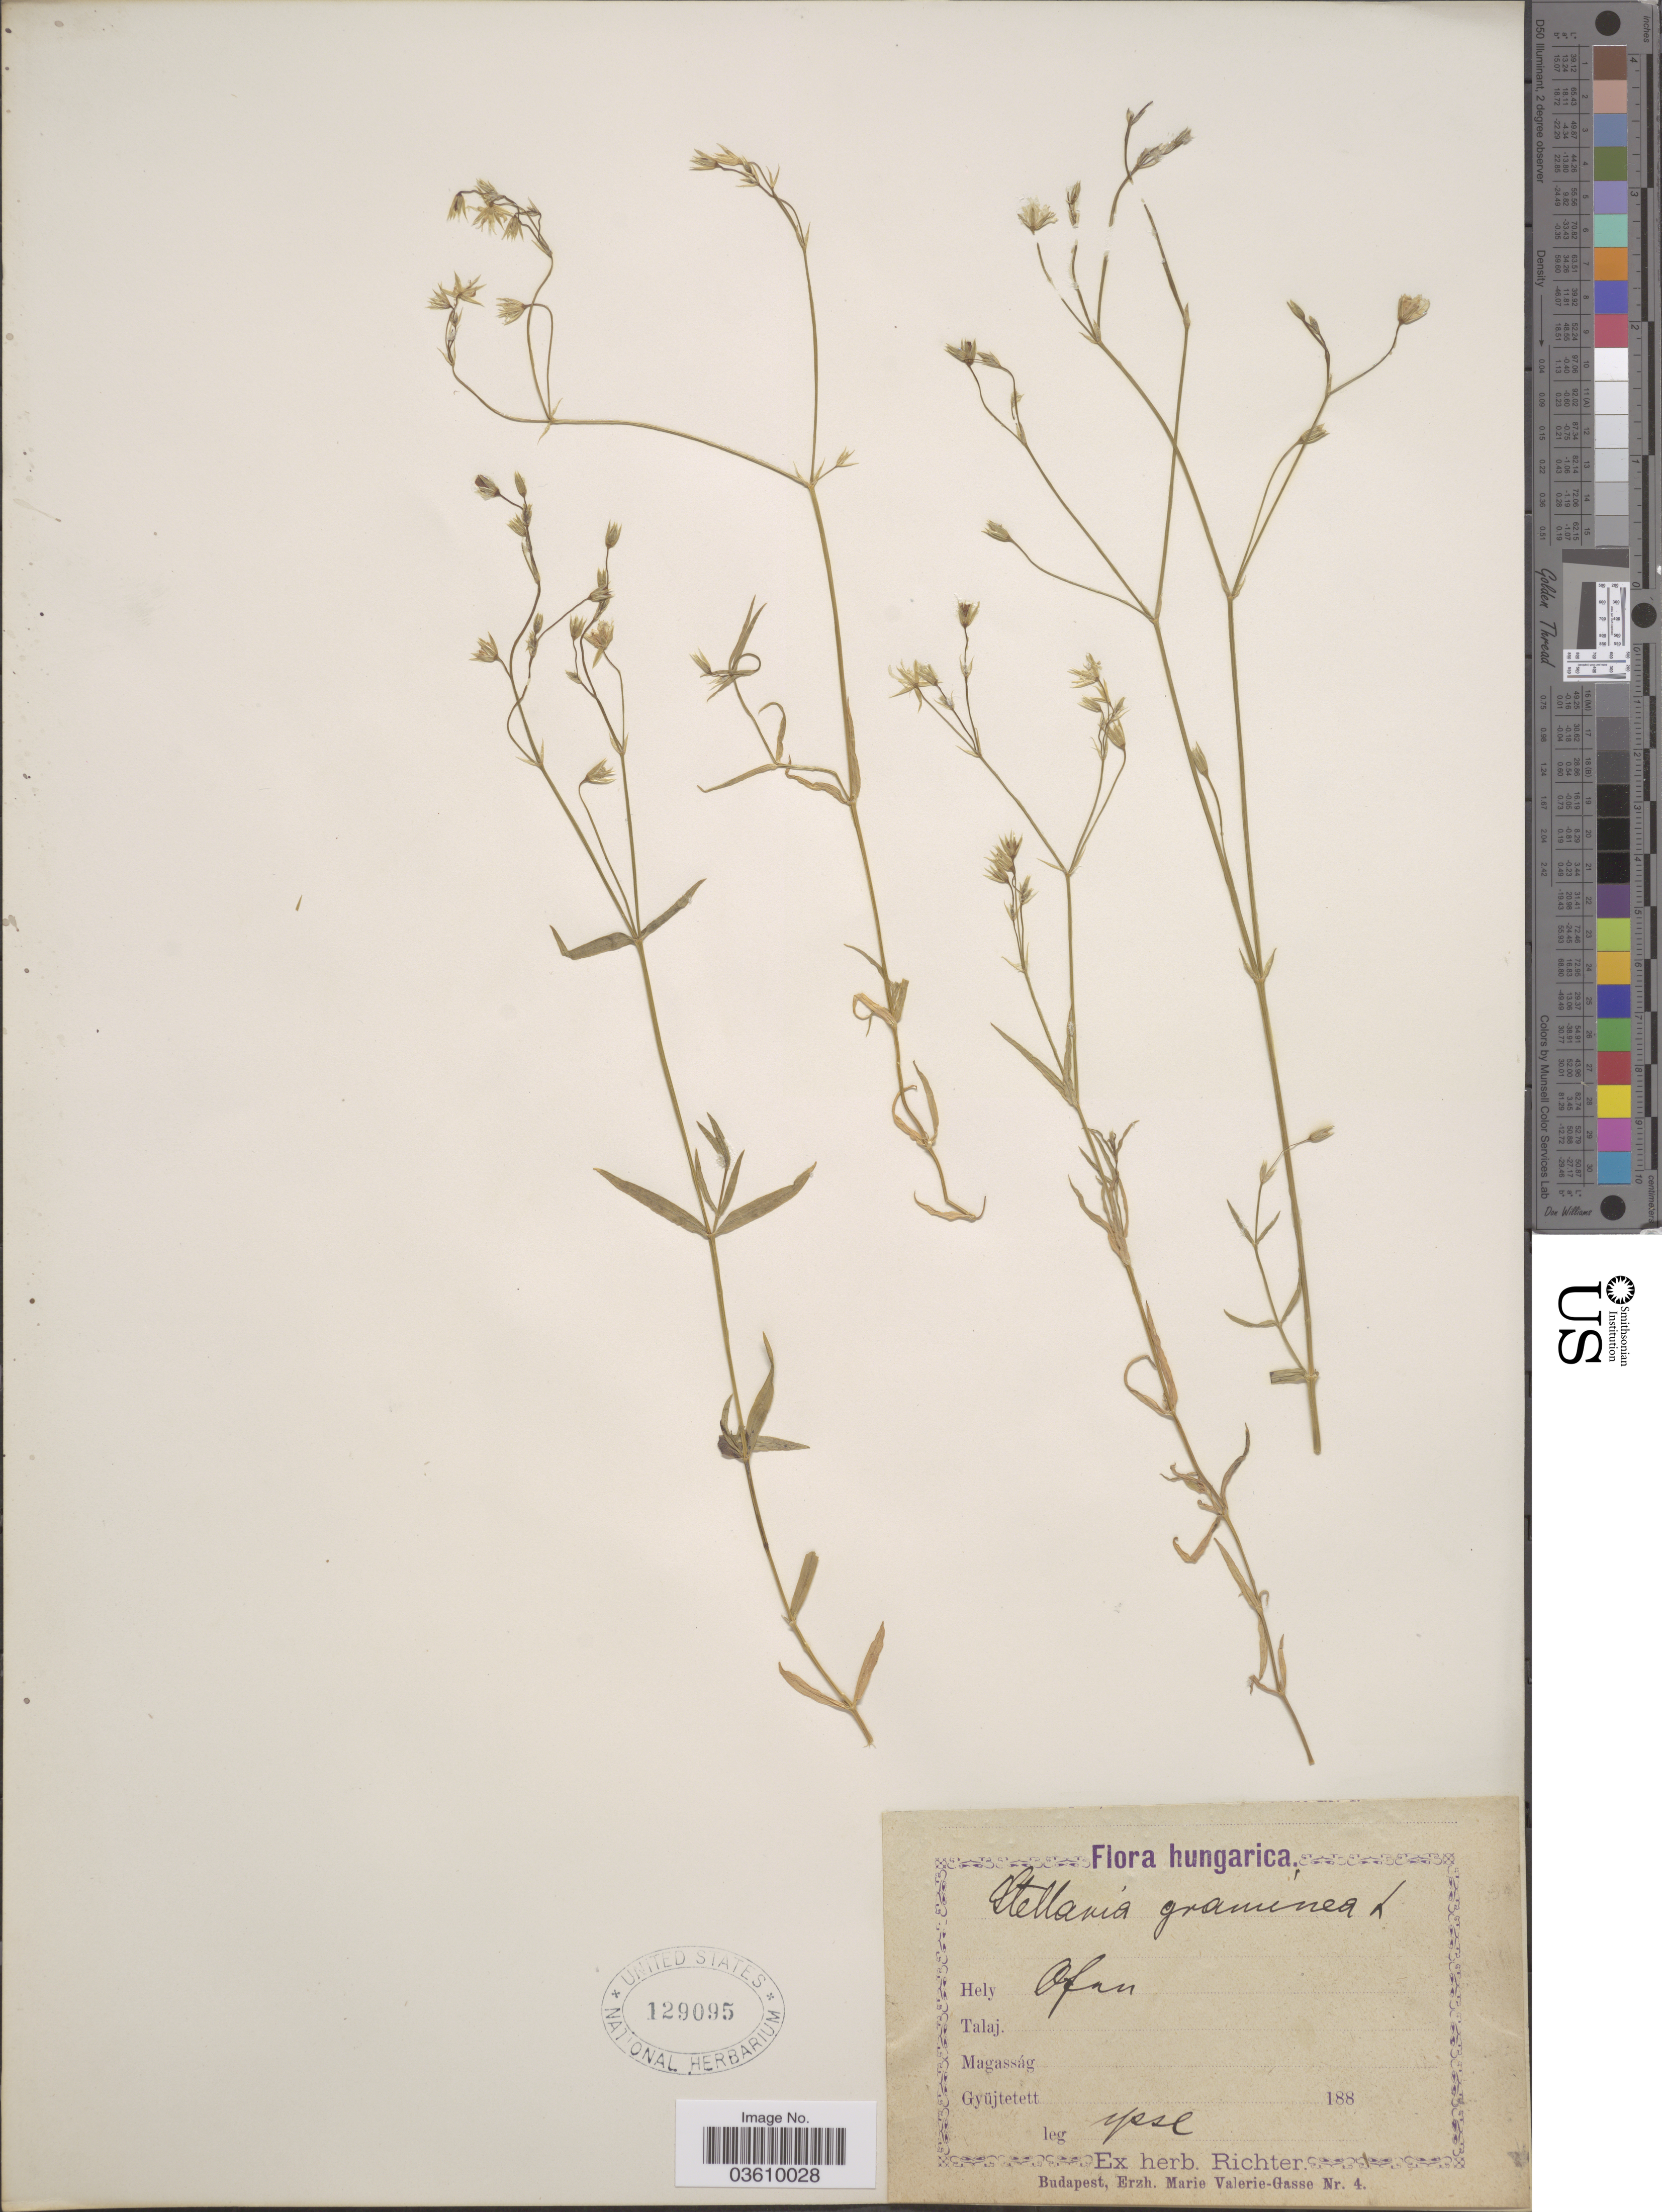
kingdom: Plantae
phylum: Tracheophyta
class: Magnoliopsida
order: Caryophyllales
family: Caryophyllaceae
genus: Stellaria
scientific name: Stellaria graminea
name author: L.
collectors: -- Richter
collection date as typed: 188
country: Hungary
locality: Hungarica. Ofan.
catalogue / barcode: US 129095